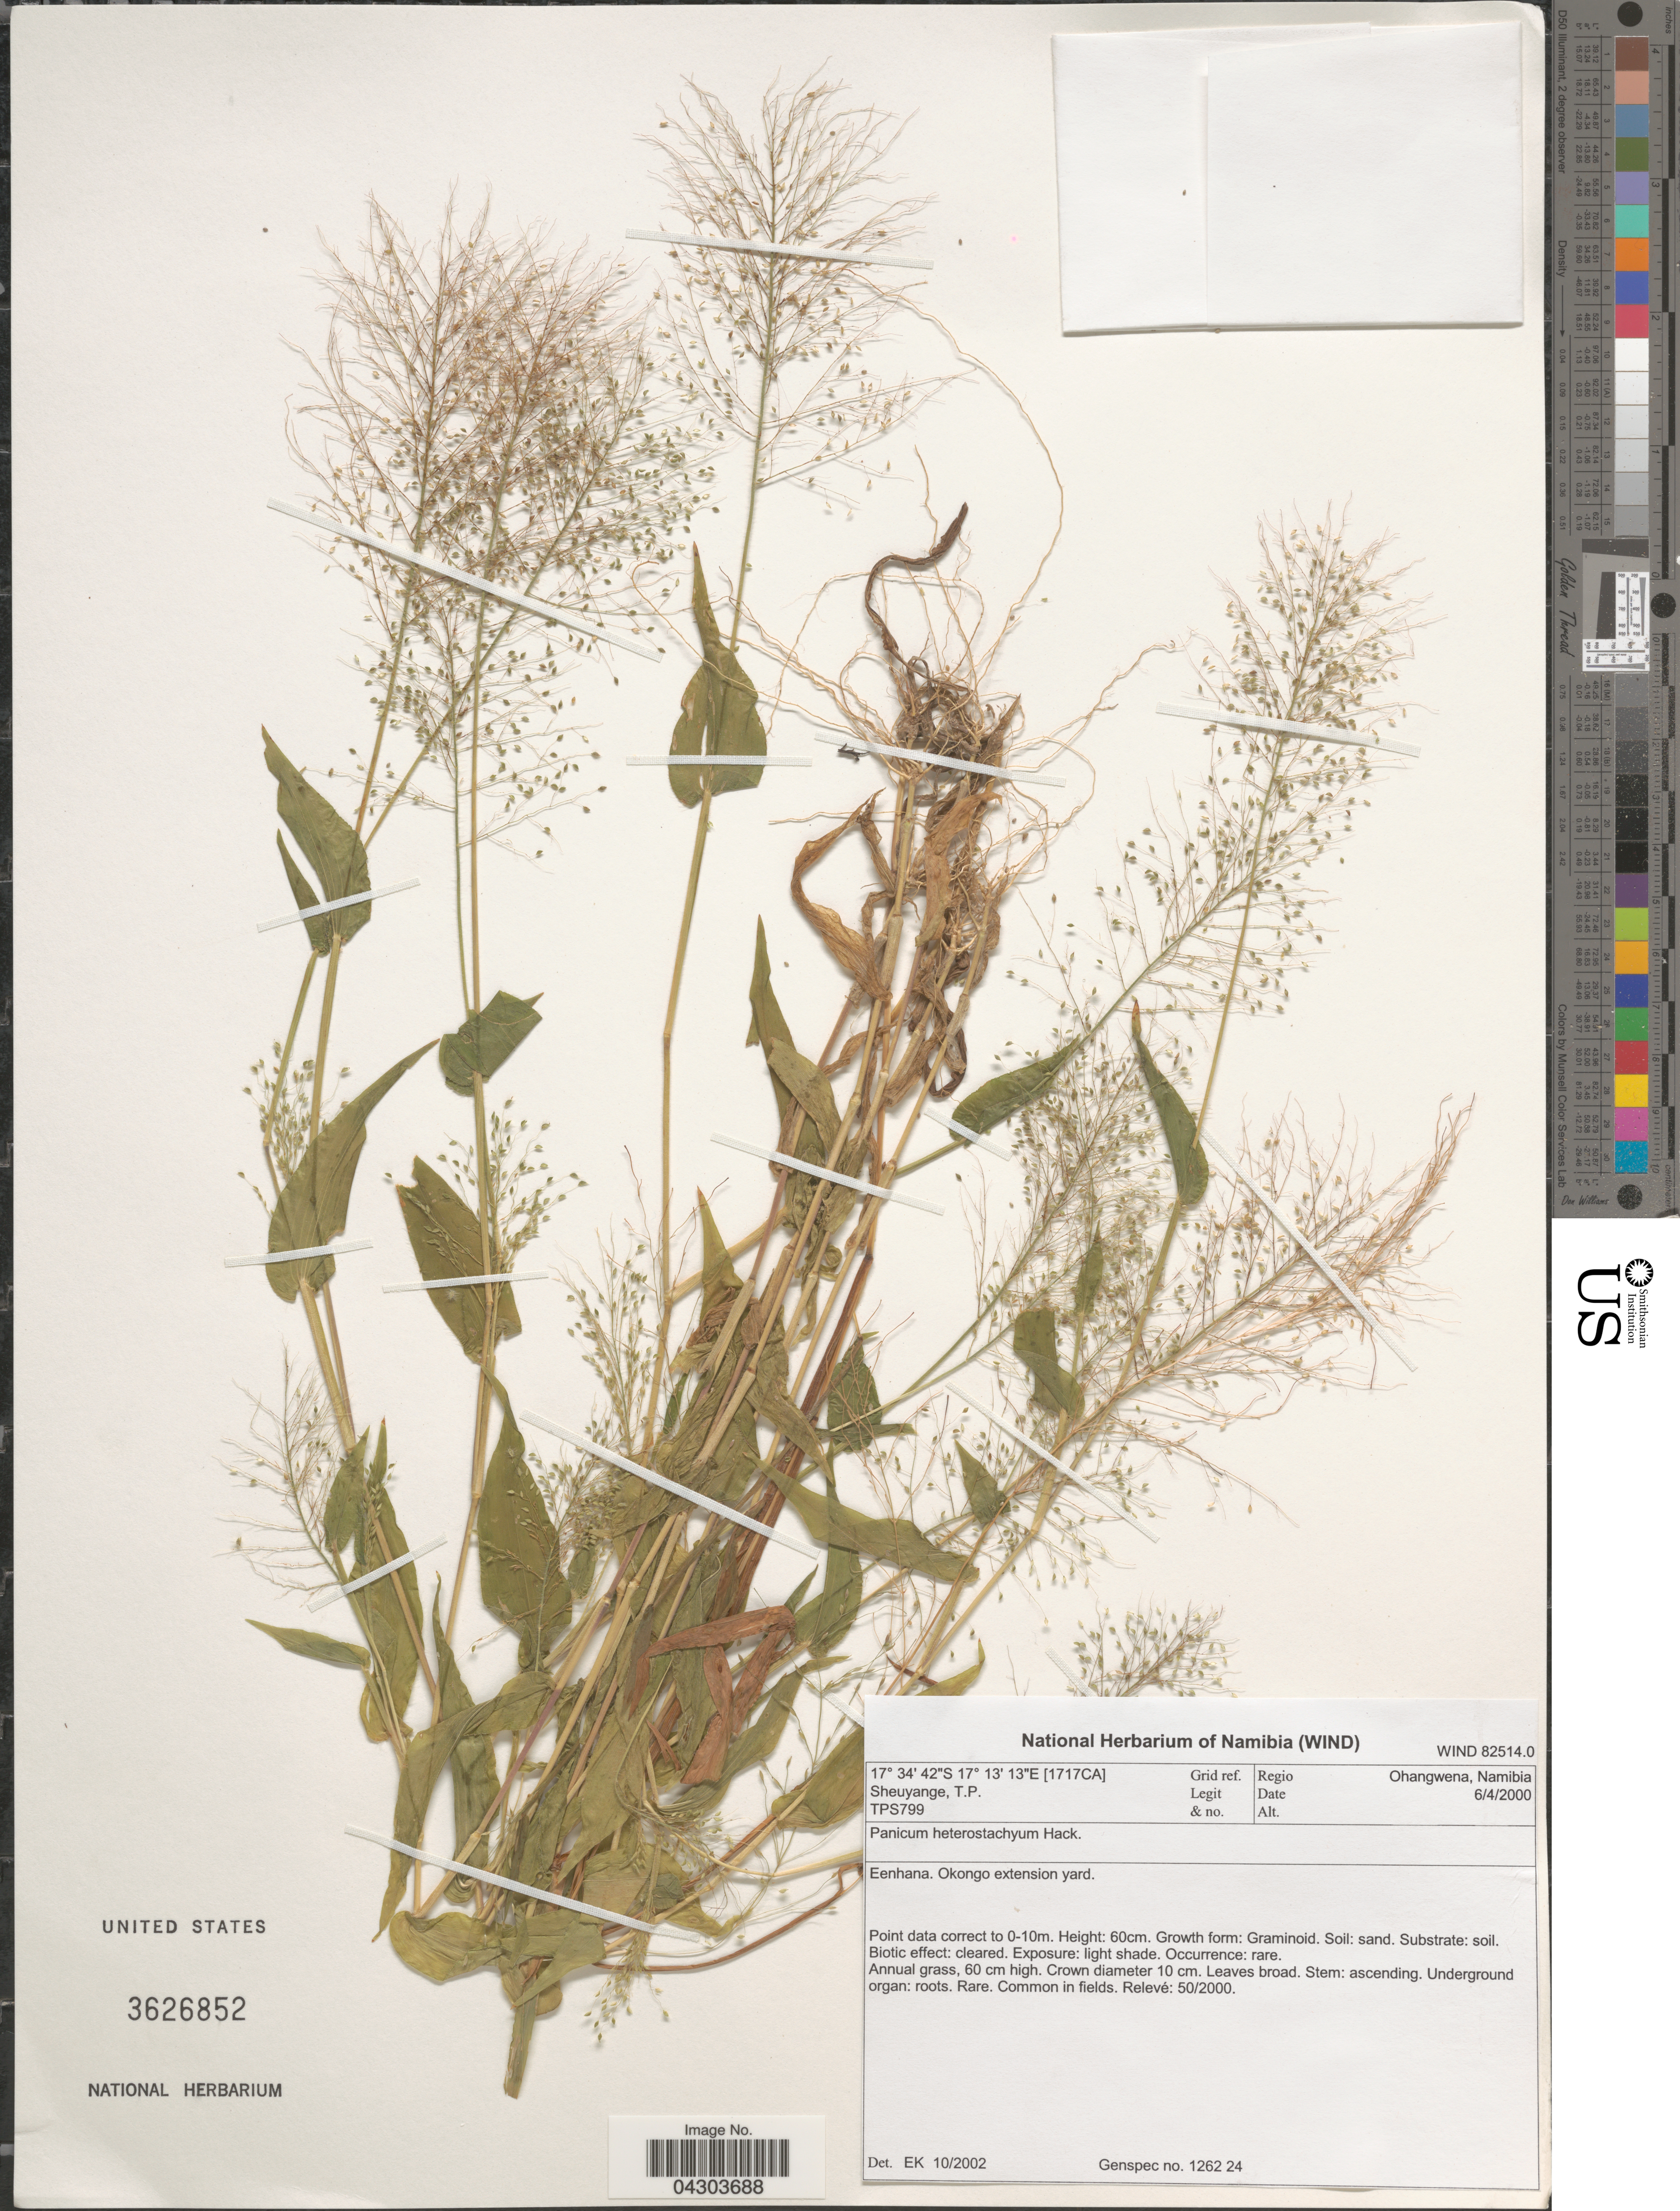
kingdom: Plantae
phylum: Tracheophyta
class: Liliopsida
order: Poales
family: Poaceae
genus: Panicum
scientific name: Panicum hirtum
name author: Lam.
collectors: T. Sheuyange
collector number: TPS799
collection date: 2000-04-06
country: Namibia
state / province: Ohangwena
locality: [1717CA] Grid ref. Regio Ohangwena, Namibia. Eenhana. Okongo extension yard.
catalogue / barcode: US 3626852